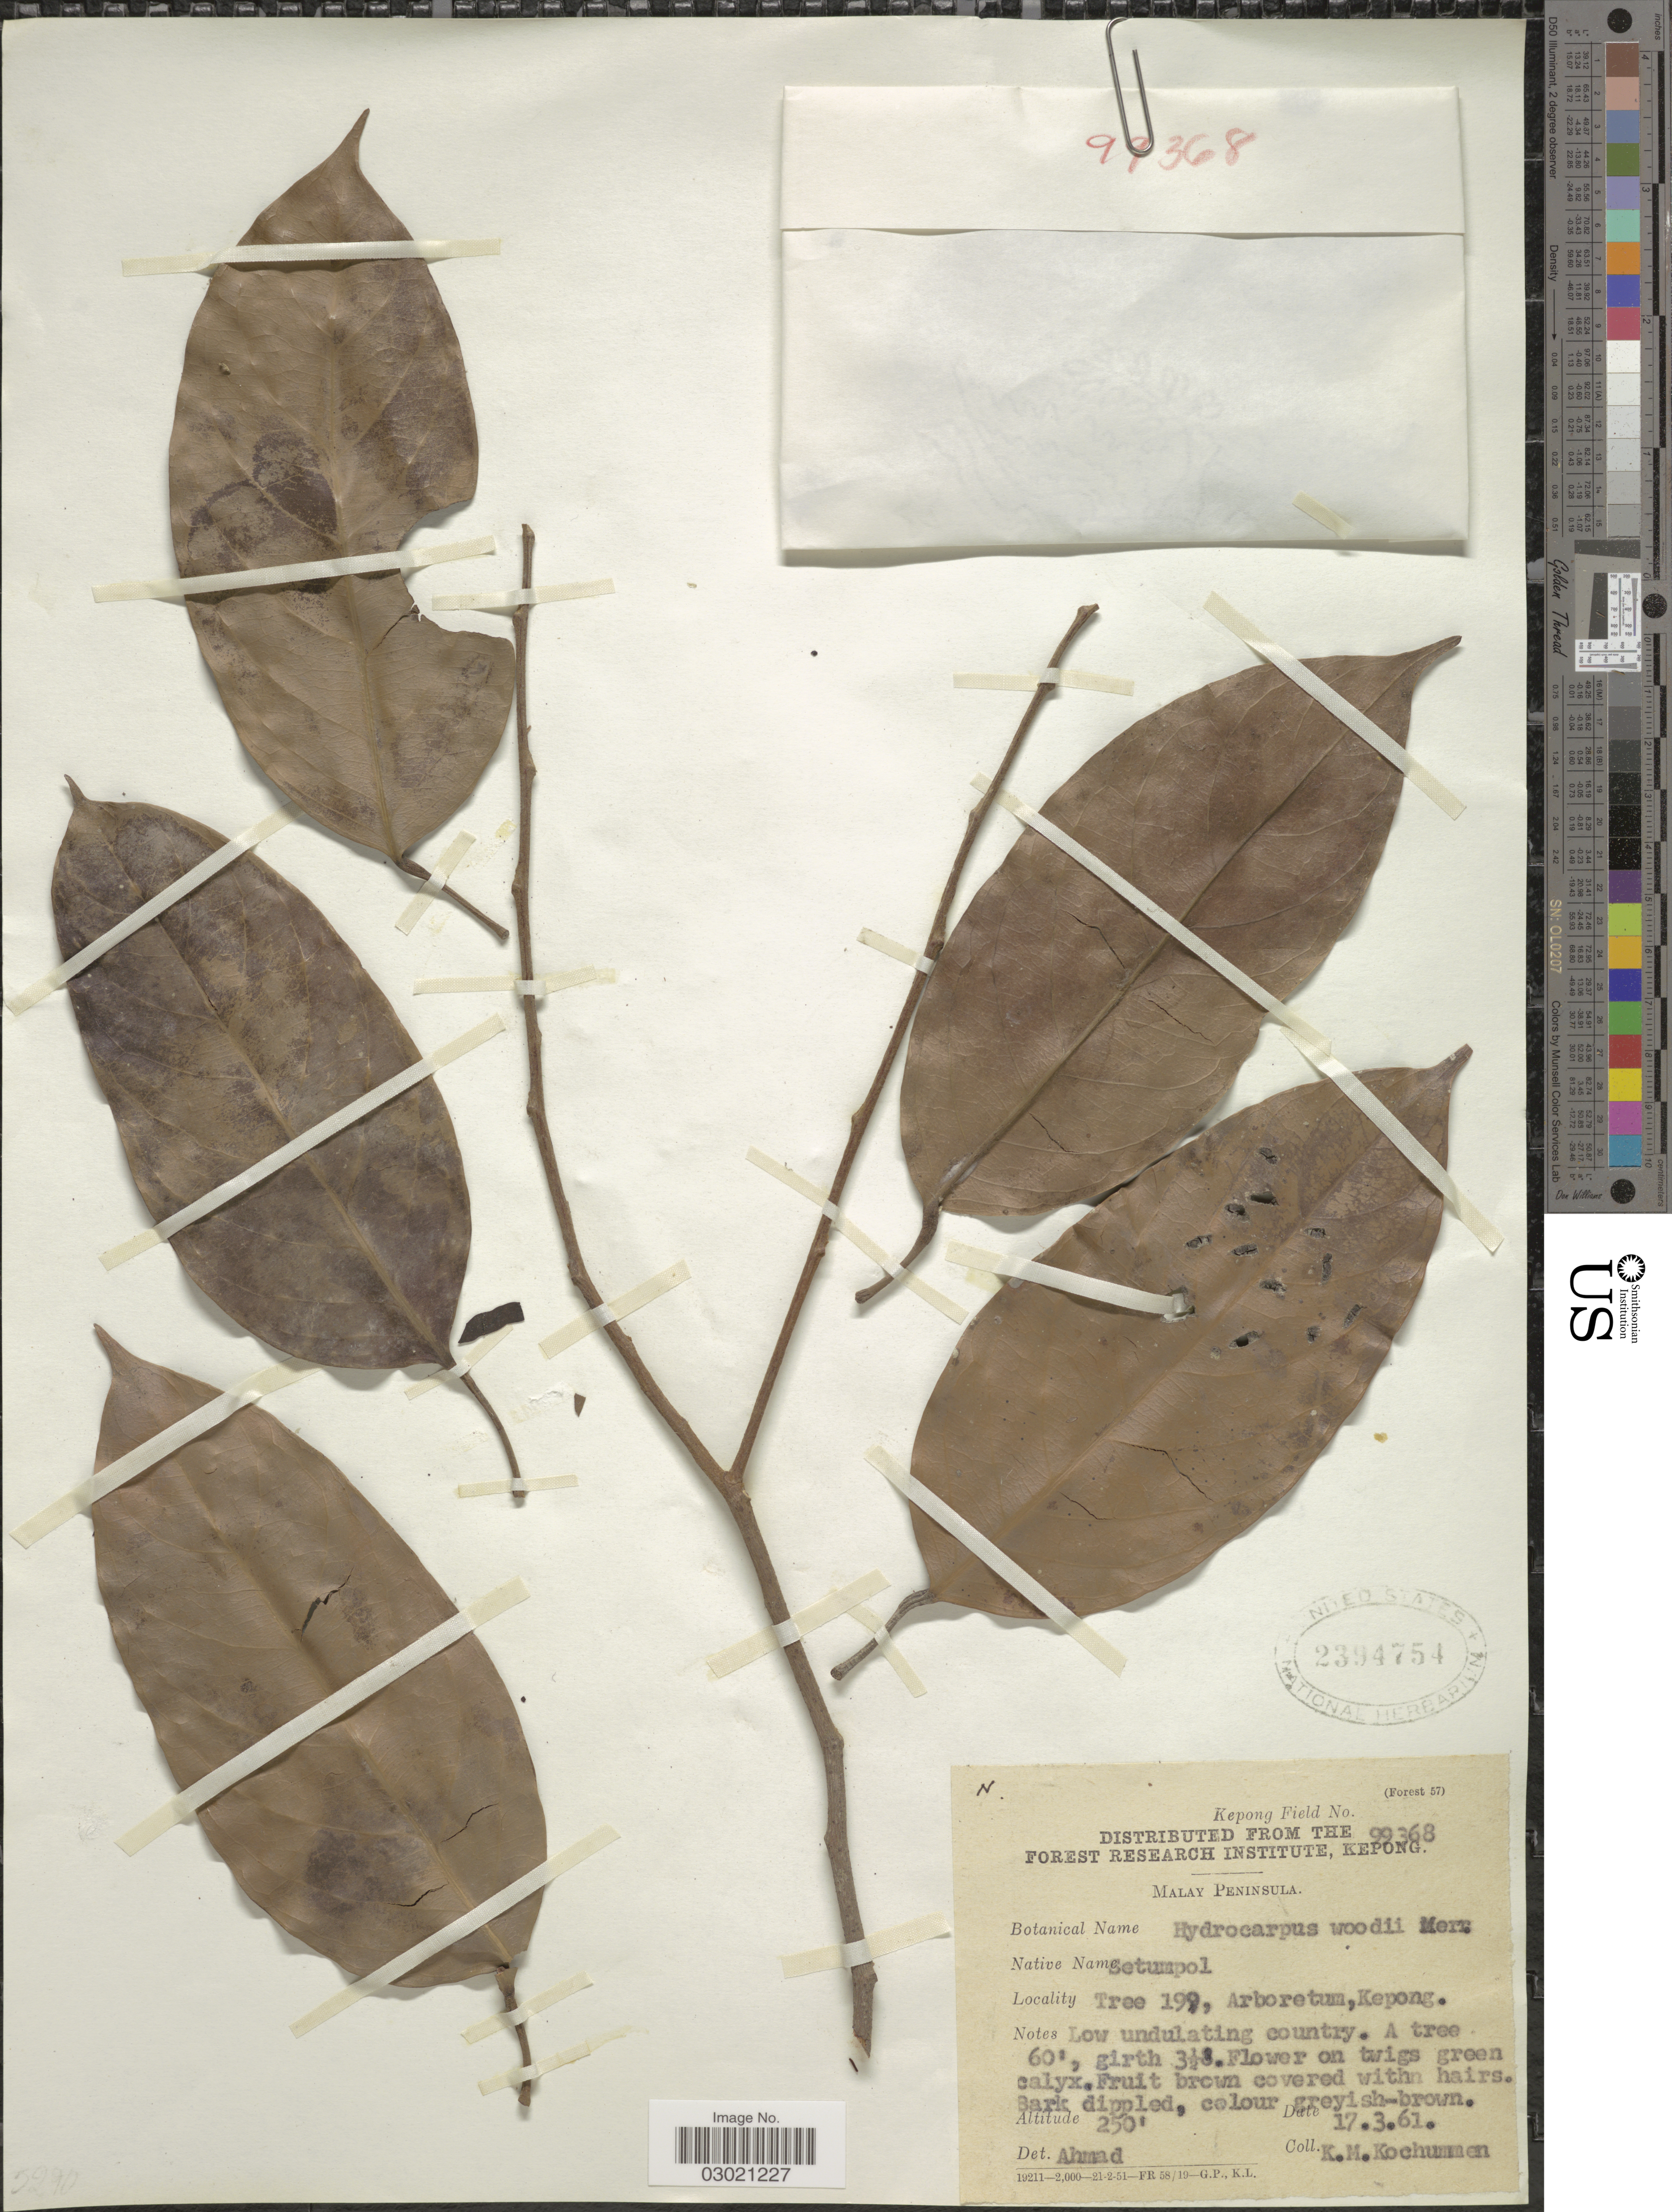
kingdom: Plantae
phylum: Tracheophyta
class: Magnoliopsida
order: Malpighiales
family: Achariaceae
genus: Hydnocarpus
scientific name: Hydnocarpus woodii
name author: Merr.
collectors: K. Kochummen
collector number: Kepong Field 99368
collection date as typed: Transcribed d/m/y: 17/3/61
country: Malaysia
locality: Malay Peninsula. Tree 199, Arboretum, Kepong.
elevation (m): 76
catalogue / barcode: US 2394754